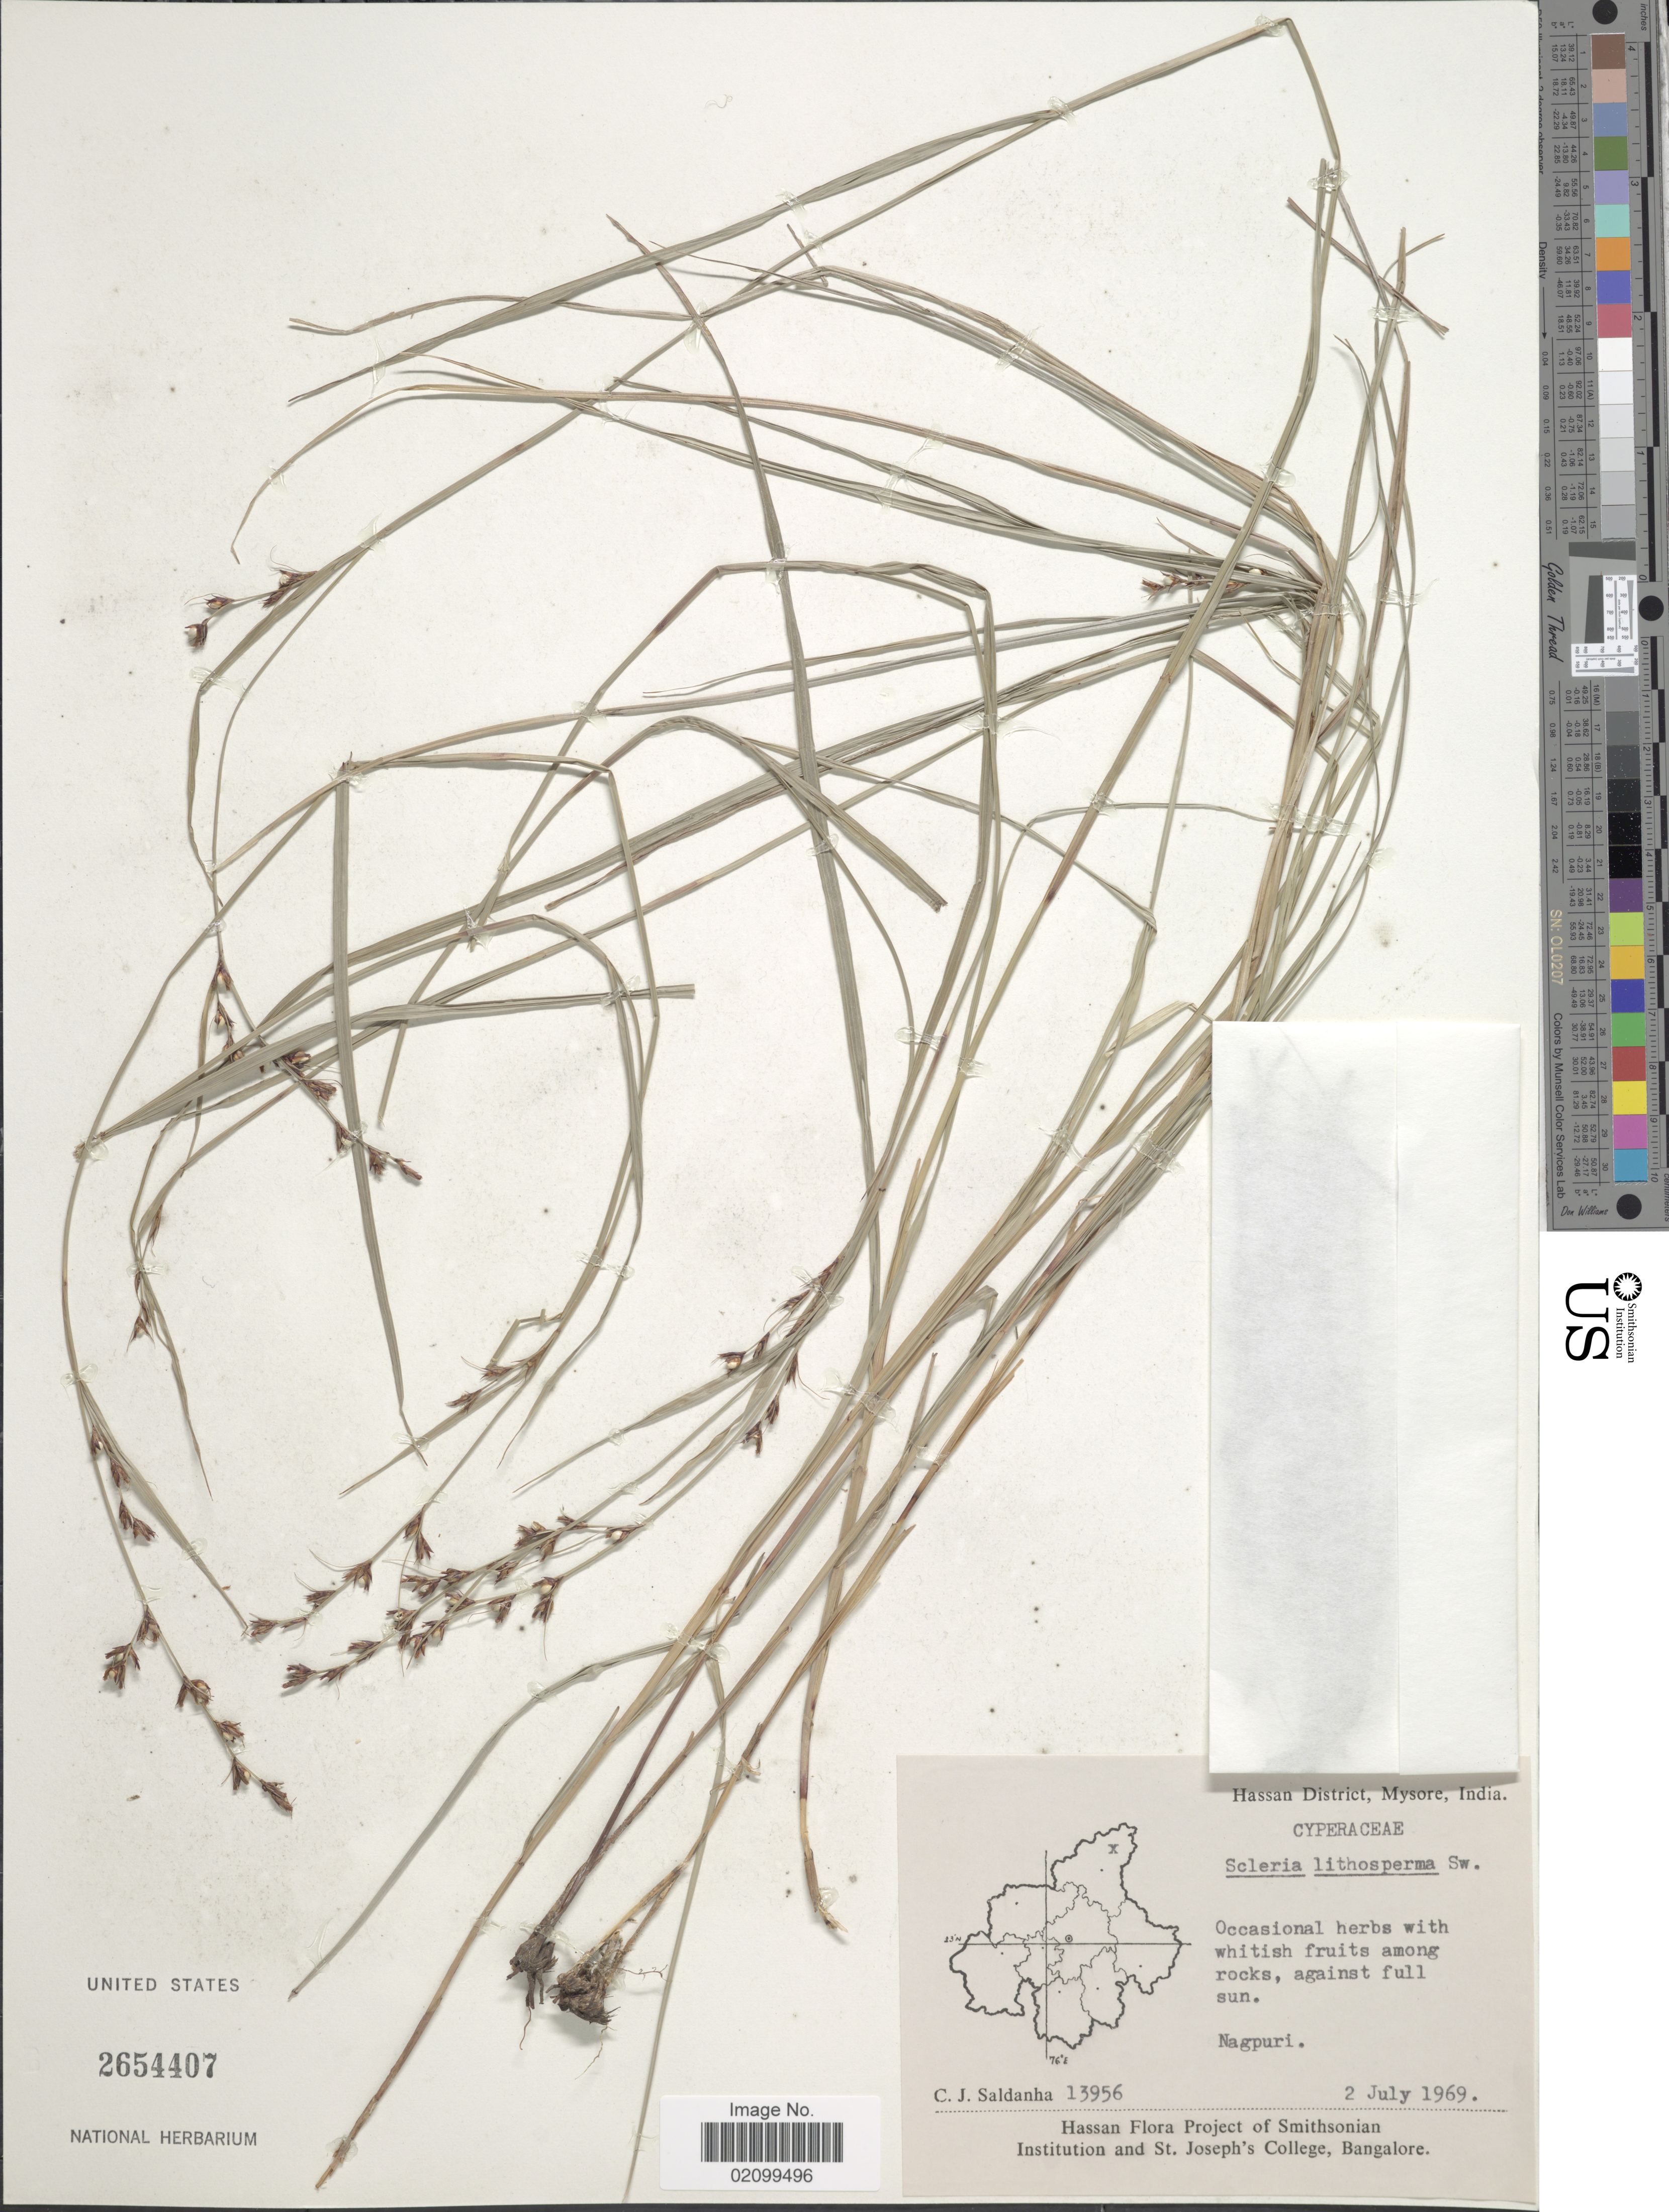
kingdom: Plantae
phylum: Tracheophyta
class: Liliopsida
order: Poales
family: Cyperaceae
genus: Scleria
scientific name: Scleria lithosperma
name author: (L.) Sw.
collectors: C. J. Saldanha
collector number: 13956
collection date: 1969-07-02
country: India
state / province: Karnataka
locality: Hassan District, Mysore. Nagpuri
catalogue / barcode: US 2654407